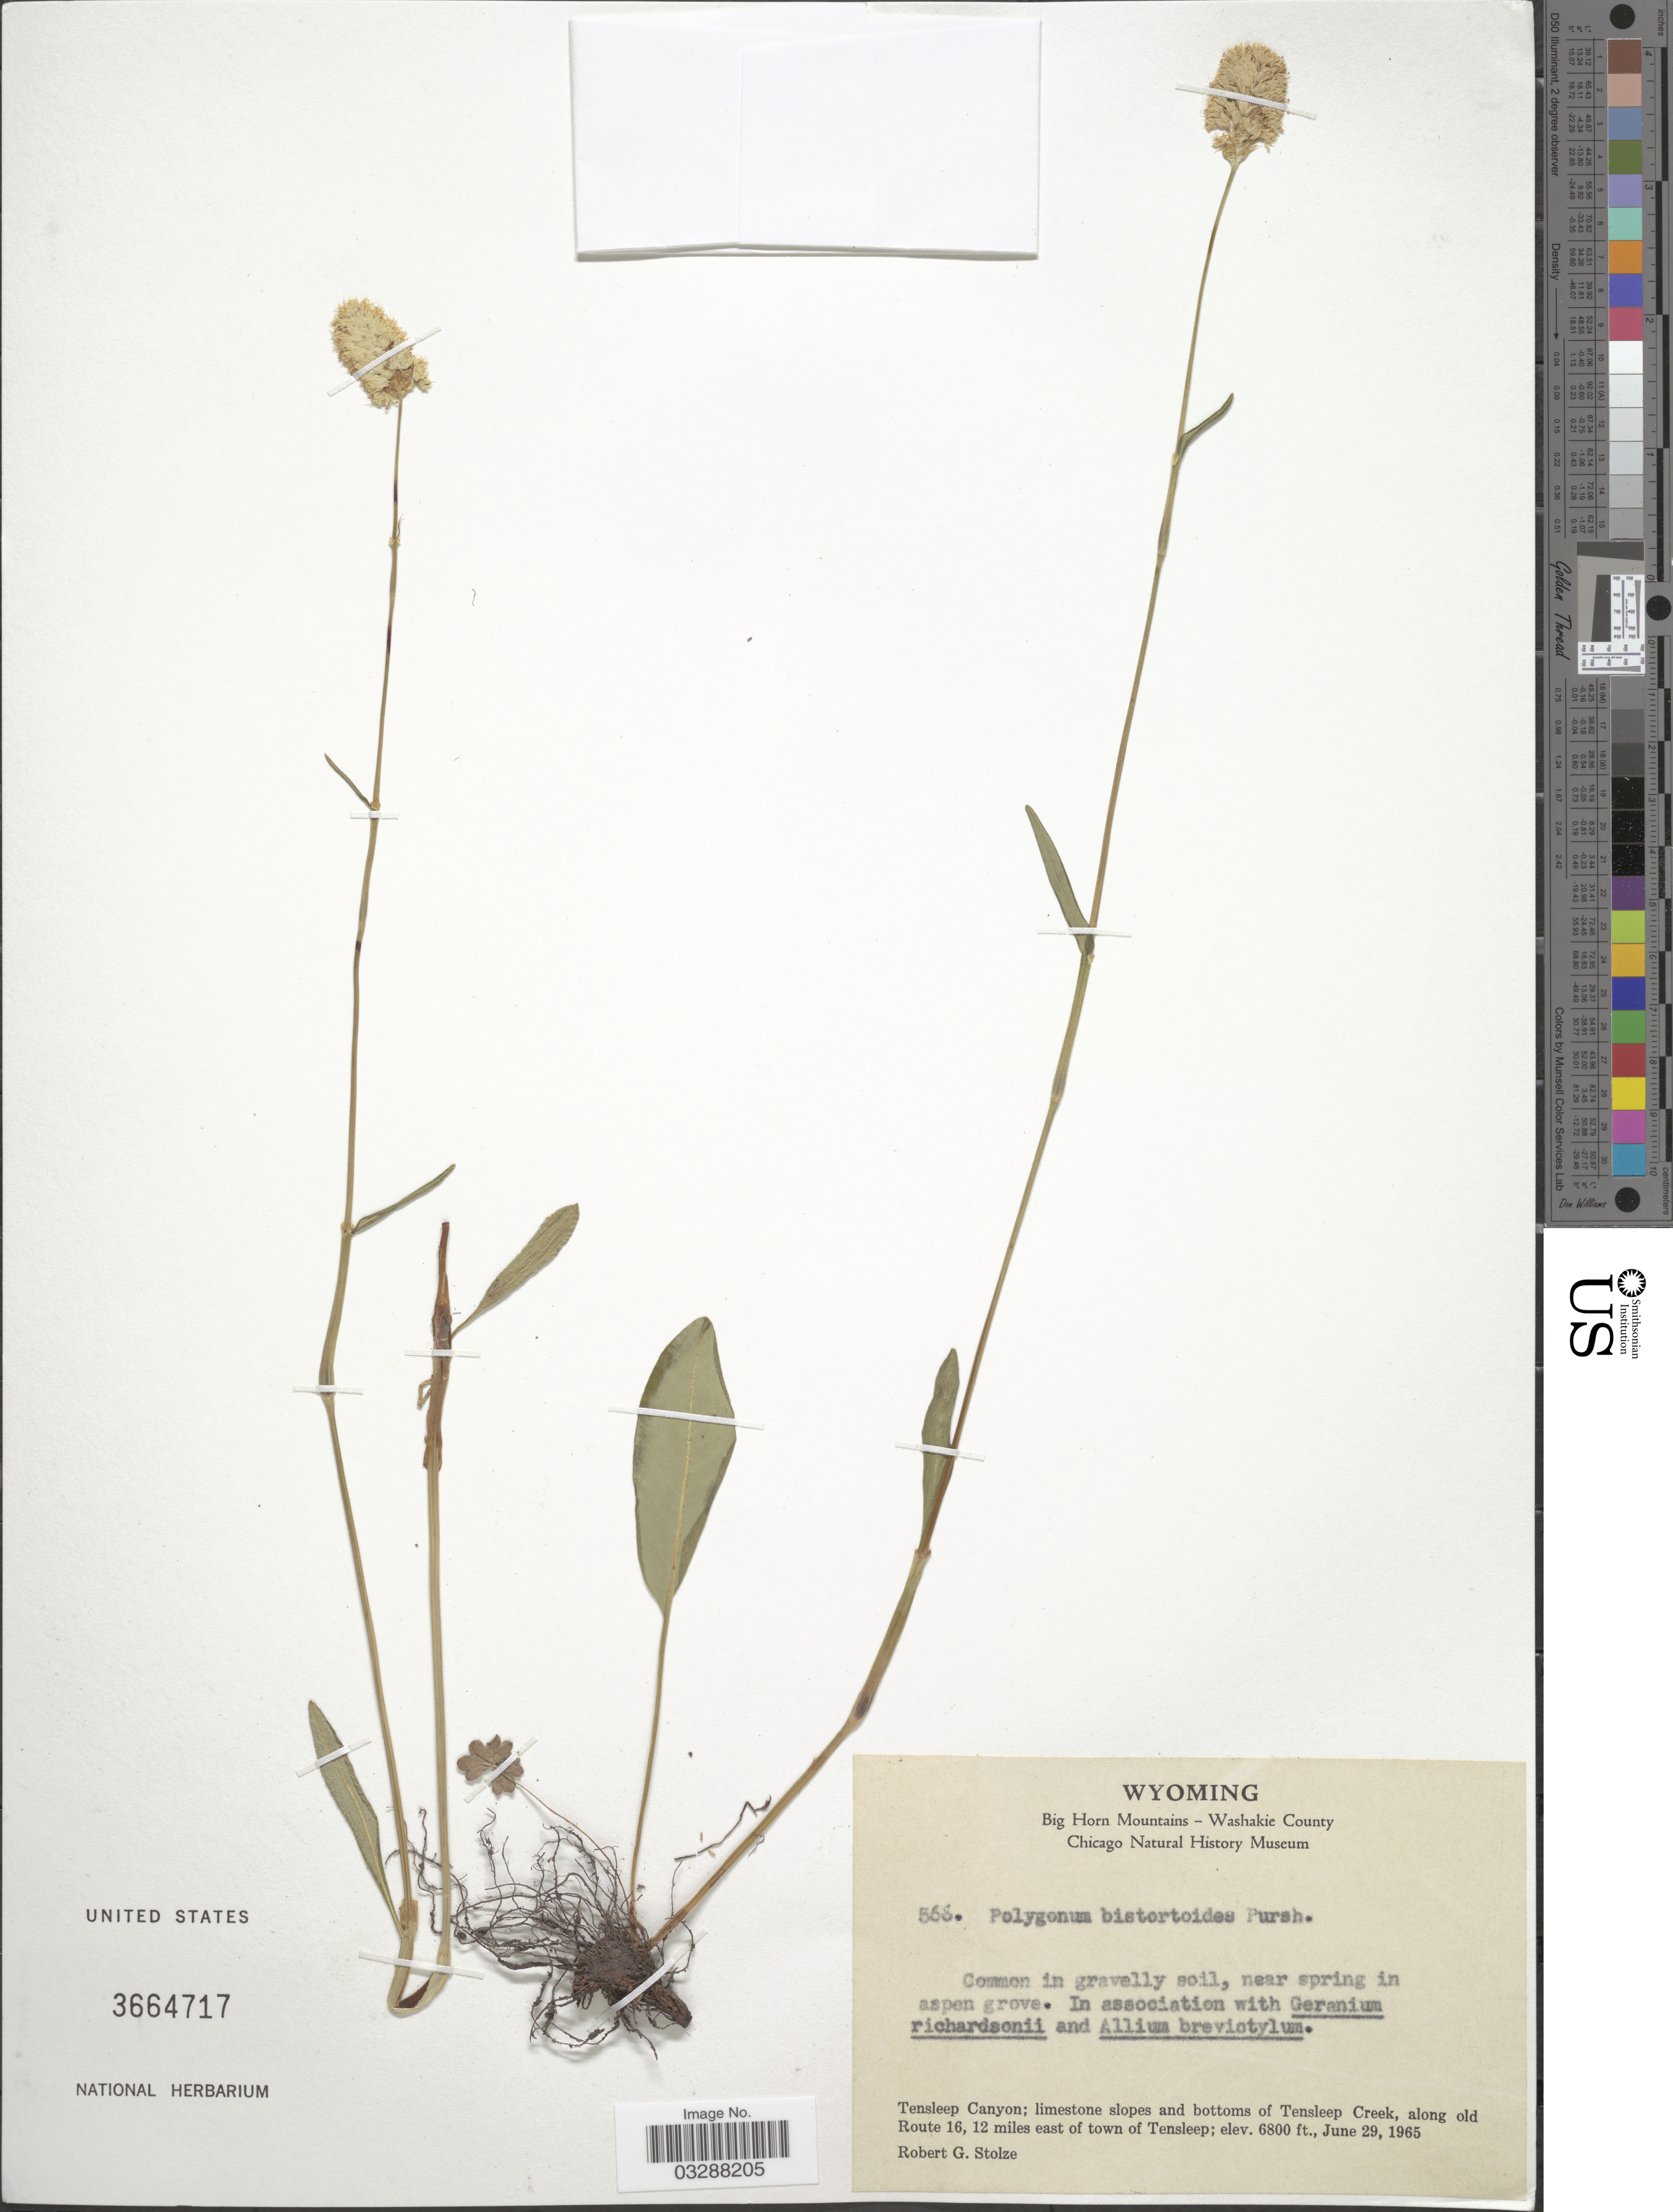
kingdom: Plantae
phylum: Tracheophyta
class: Magnoliopsida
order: Caryophyllales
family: Polygonaceae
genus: Bistorta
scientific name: Bistorta bistortoides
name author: (Pursh) Small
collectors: R. G. Stolze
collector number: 568*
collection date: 1965-06-29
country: United States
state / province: Wyoming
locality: Big Horn Mountains - Washakie County. Tensleep Canyon; limestone slopes and bottoms of Tensleep Creek, along old Route 16, 12 miles east of town of Tensleep.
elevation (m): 2073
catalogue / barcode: US 3664717